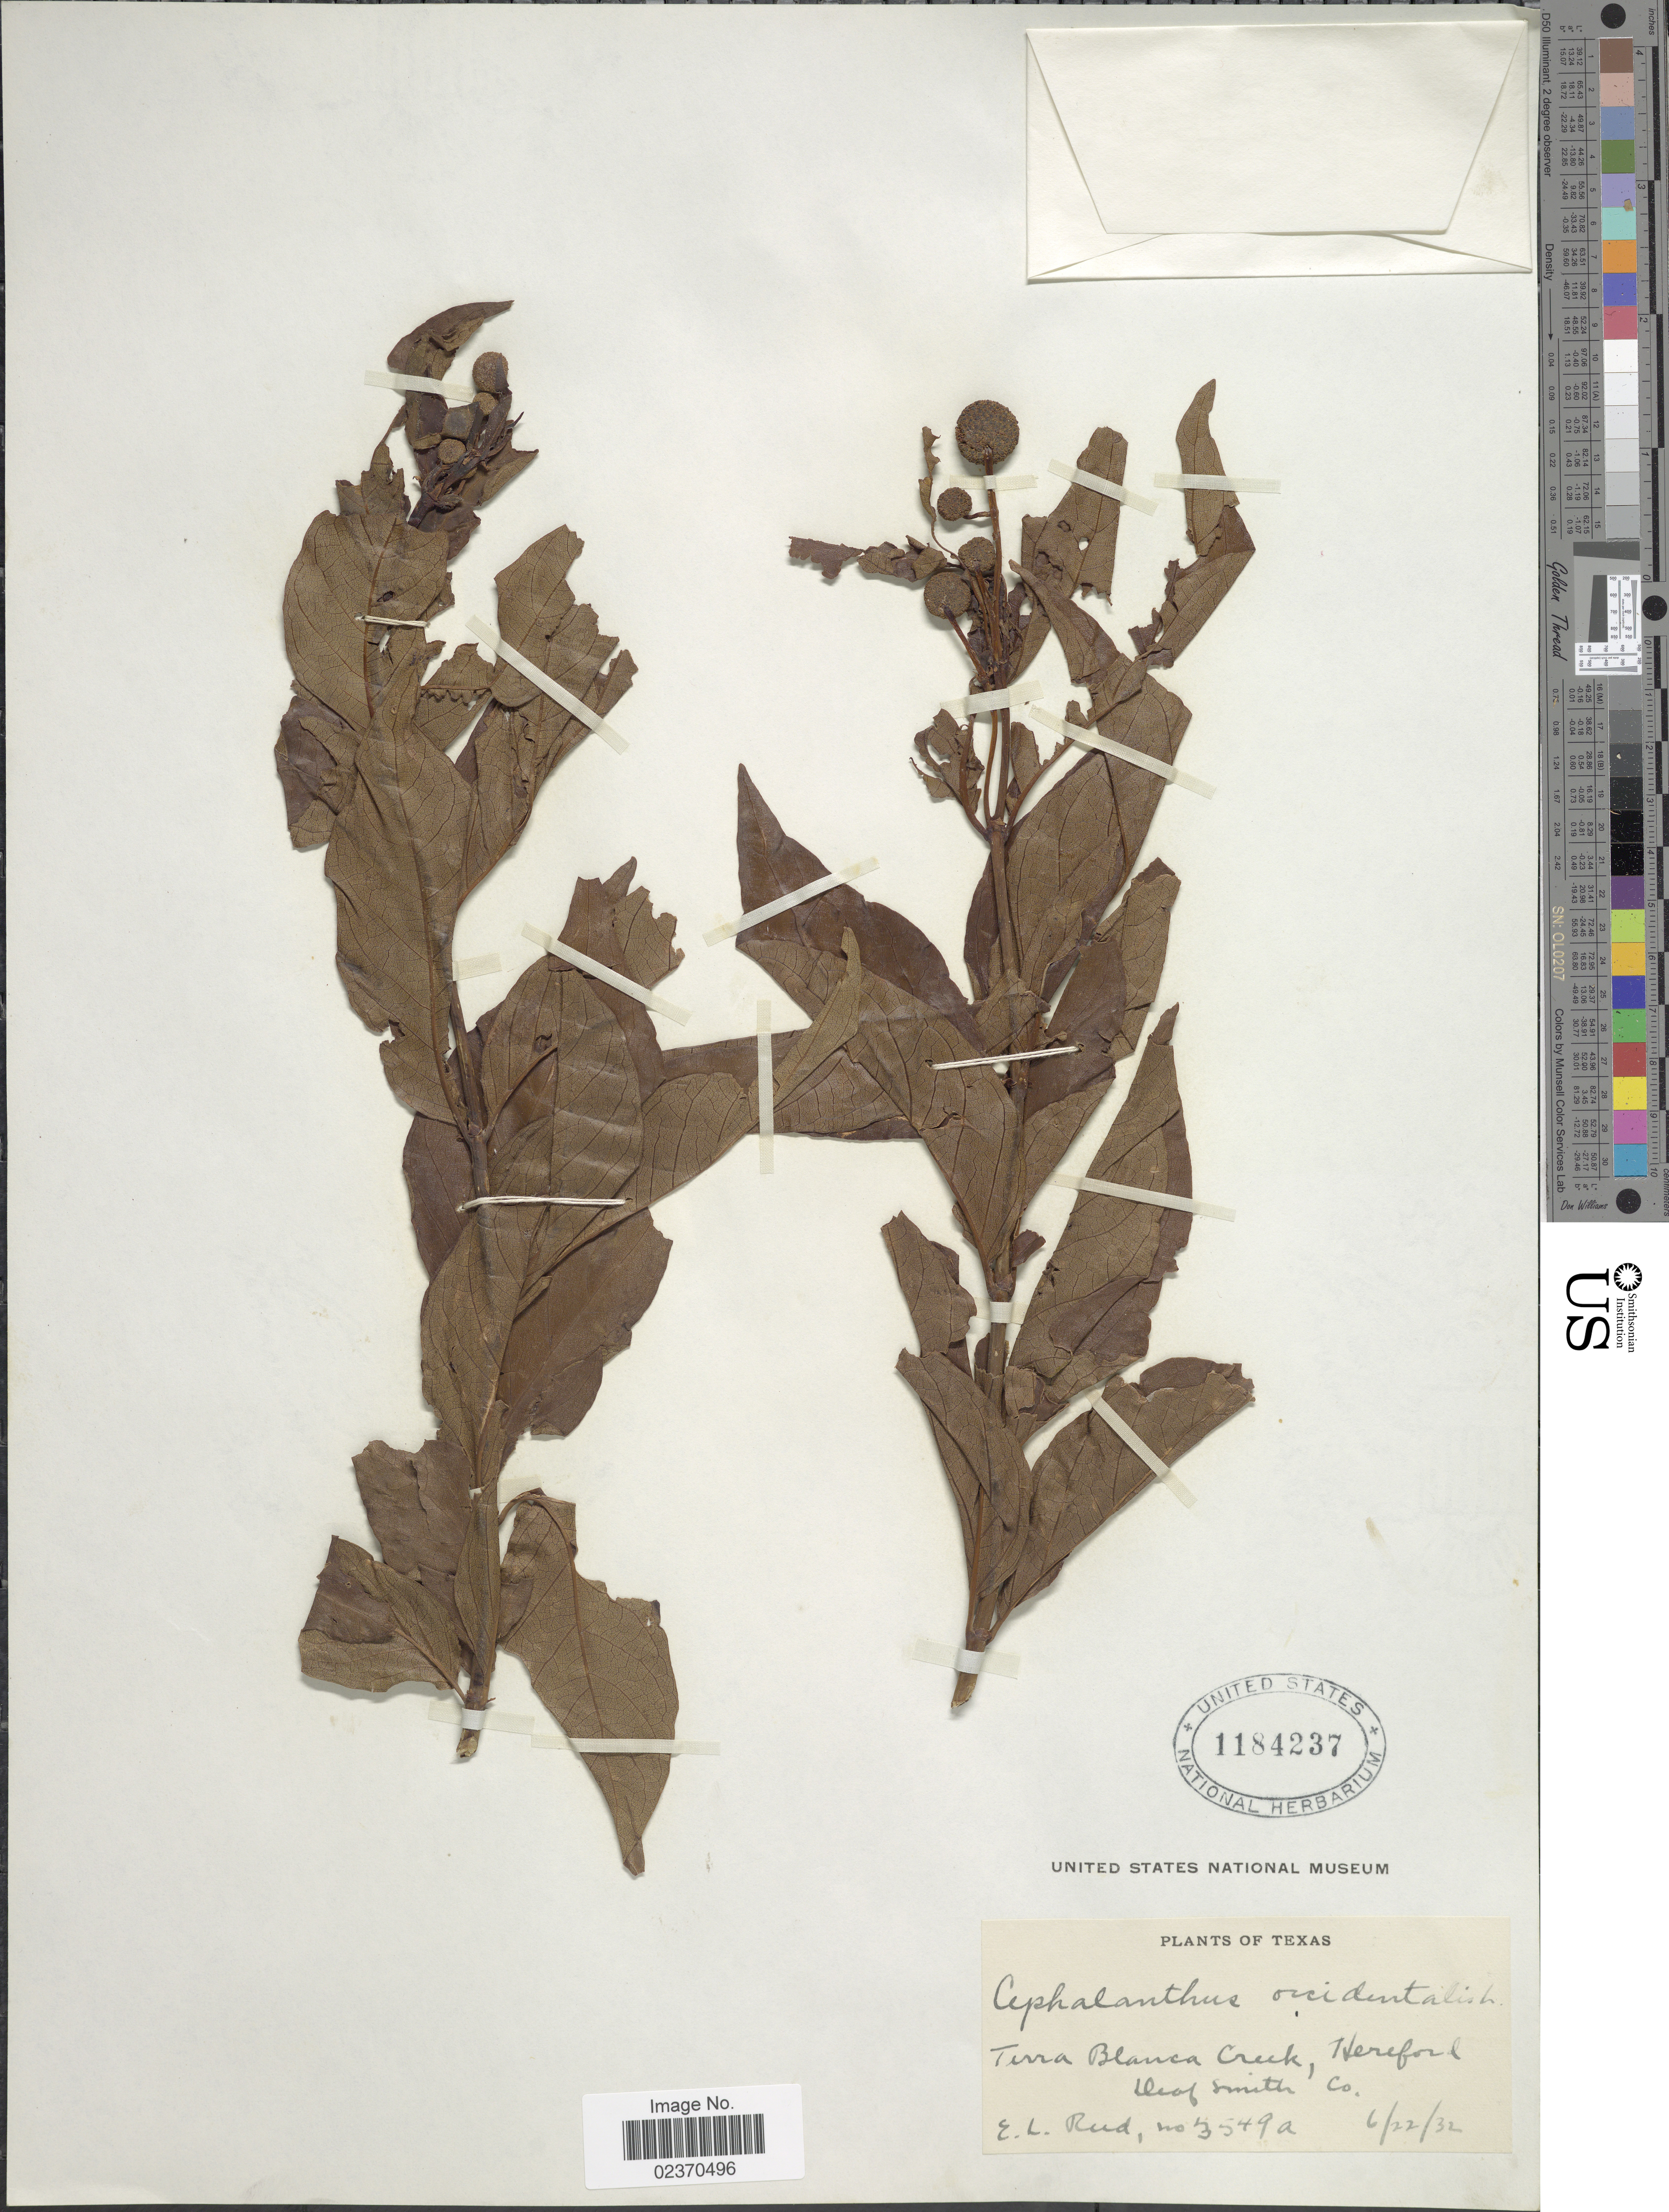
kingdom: Plantae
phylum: Tracheophyta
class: Magnoliopsida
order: Gentianales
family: Rubiaceae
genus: Cephalanthus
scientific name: Cephalanthus occidentalis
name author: L.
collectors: E. Reed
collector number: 3549A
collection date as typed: Transcribed d/m/y: 22/6/32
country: United States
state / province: Texas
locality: Terra Blanca Creek, Hereford, Deaf Smith Co.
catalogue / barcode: US 1184237